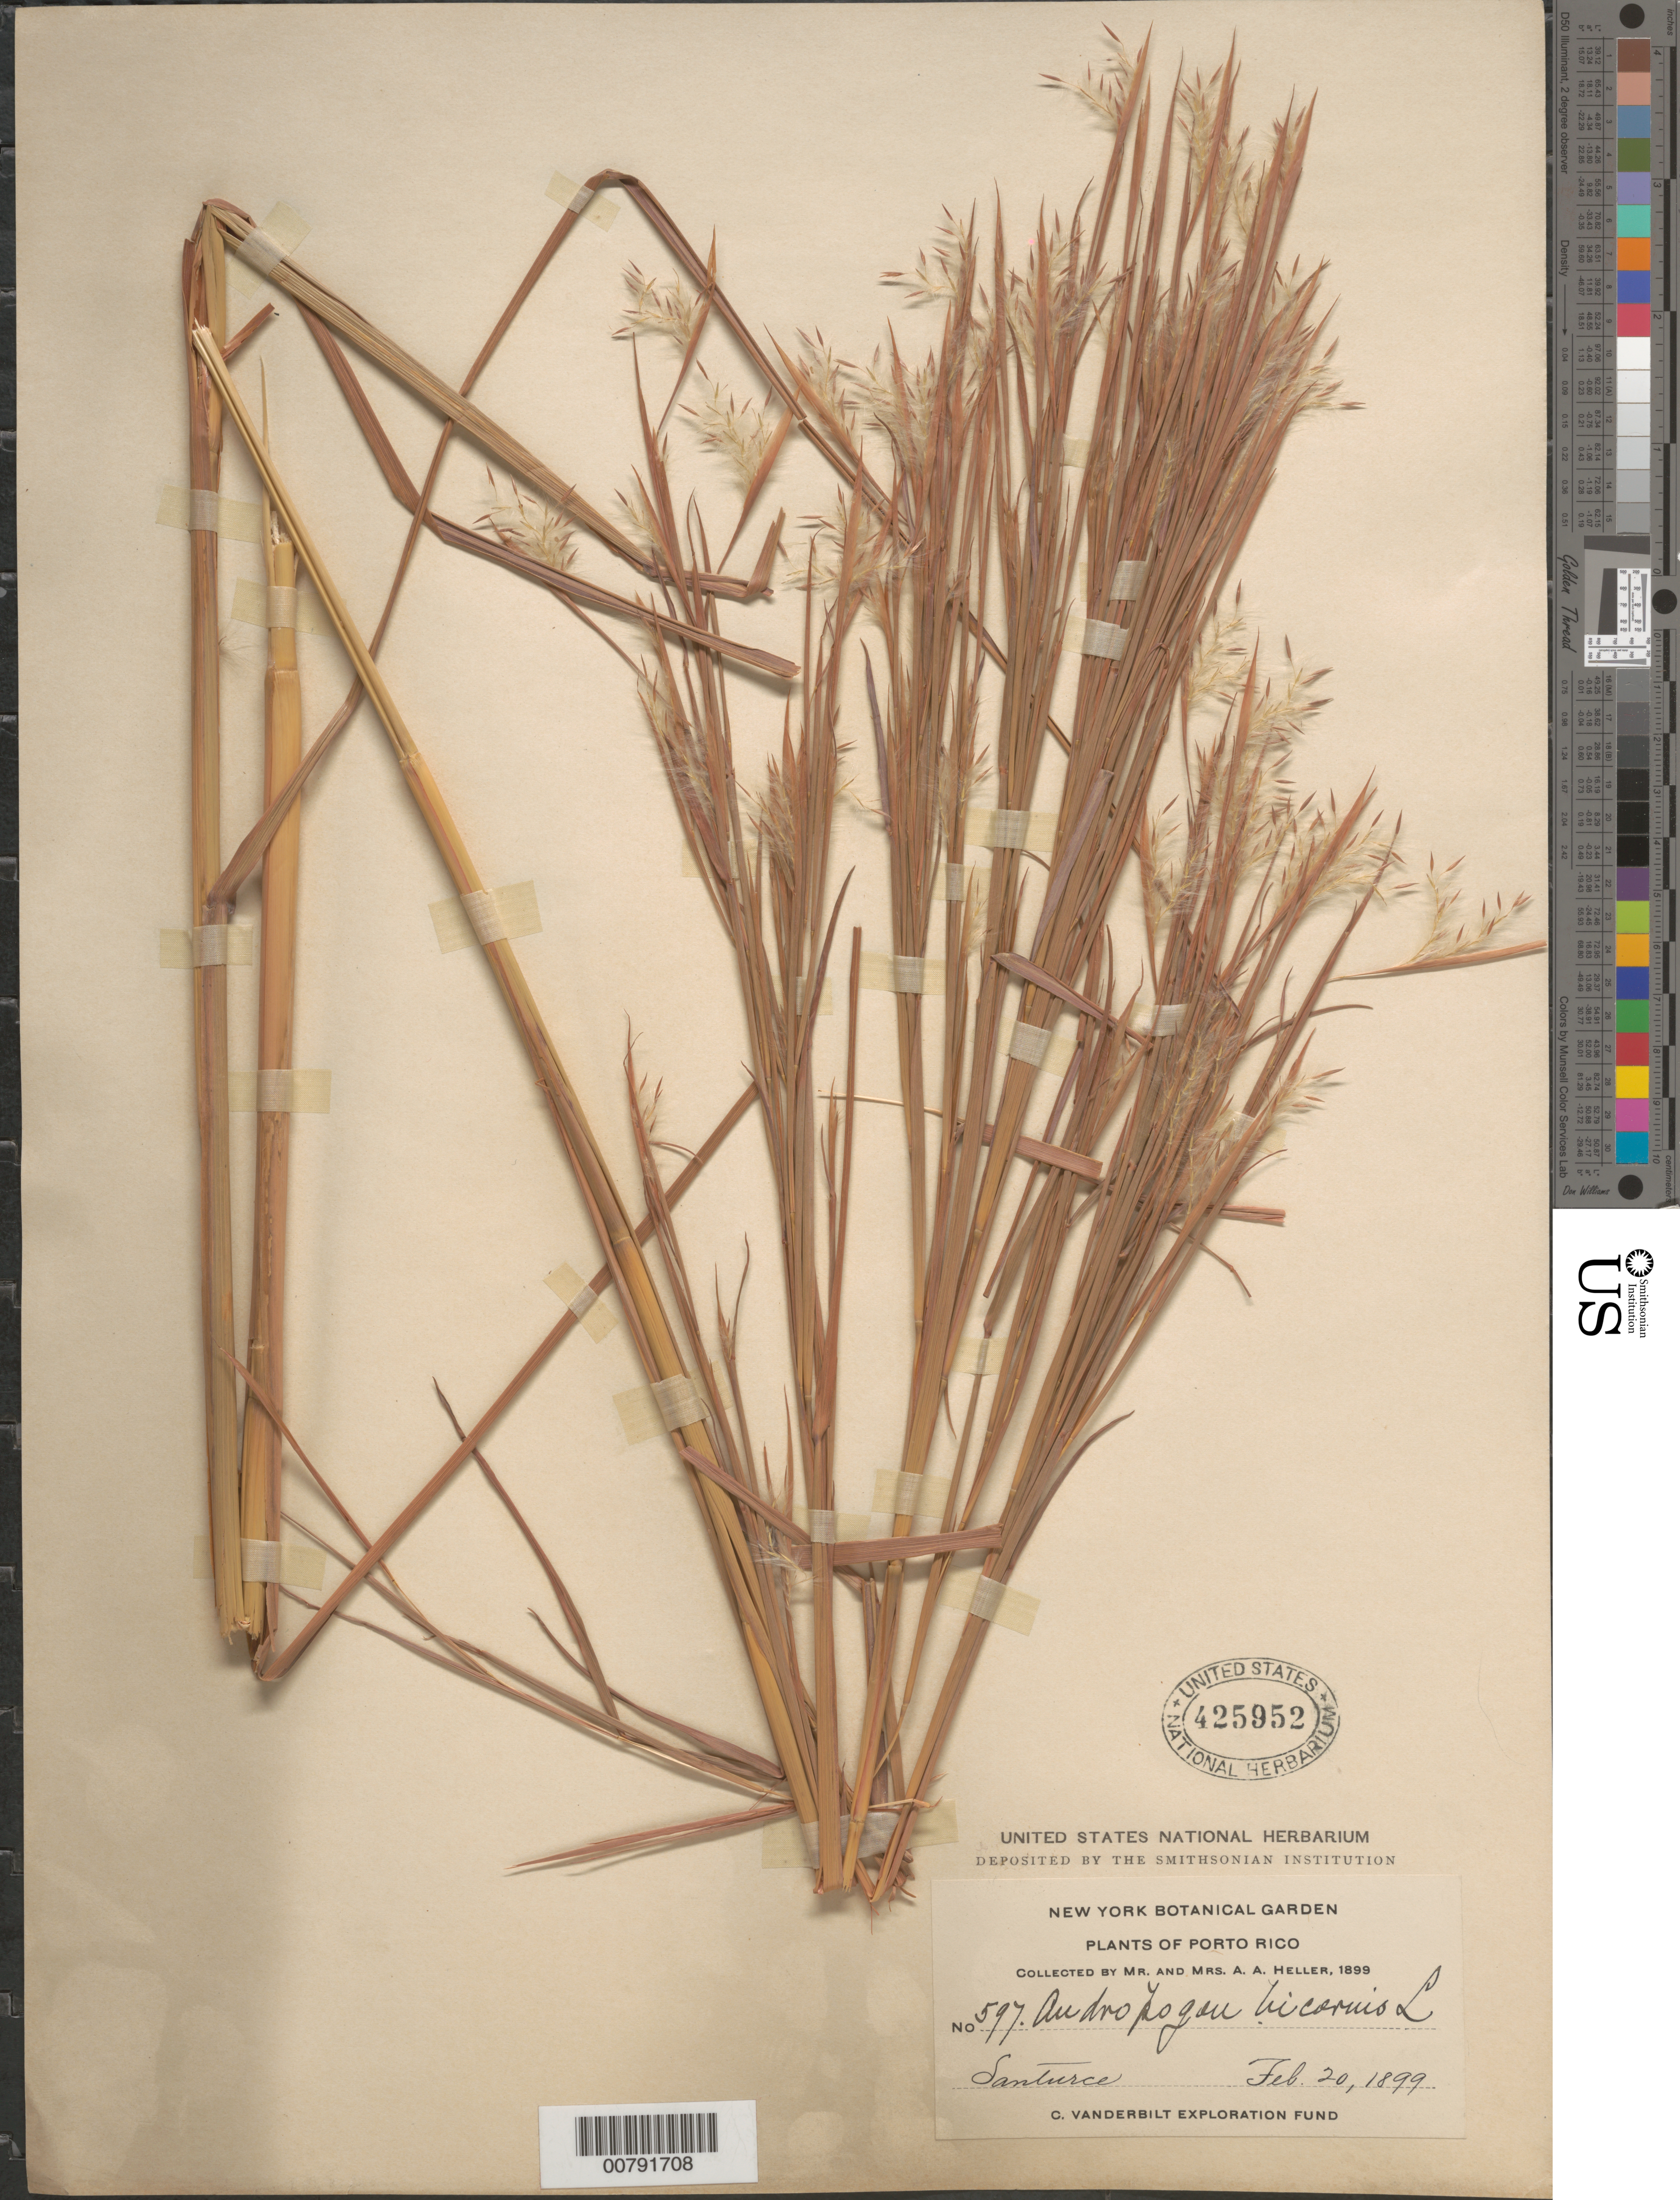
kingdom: Plantae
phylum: Tracheophyta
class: Liliopsida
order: Poales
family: Poaceae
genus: Andropogon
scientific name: Andropogon bicornis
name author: L.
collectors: A. A. Heller & E. G. Heller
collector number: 597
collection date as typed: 20 Feb 1899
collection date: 1899-02-20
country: Puerto Rico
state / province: San Juan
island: Puerto Rico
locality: Santurce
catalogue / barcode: US 425952